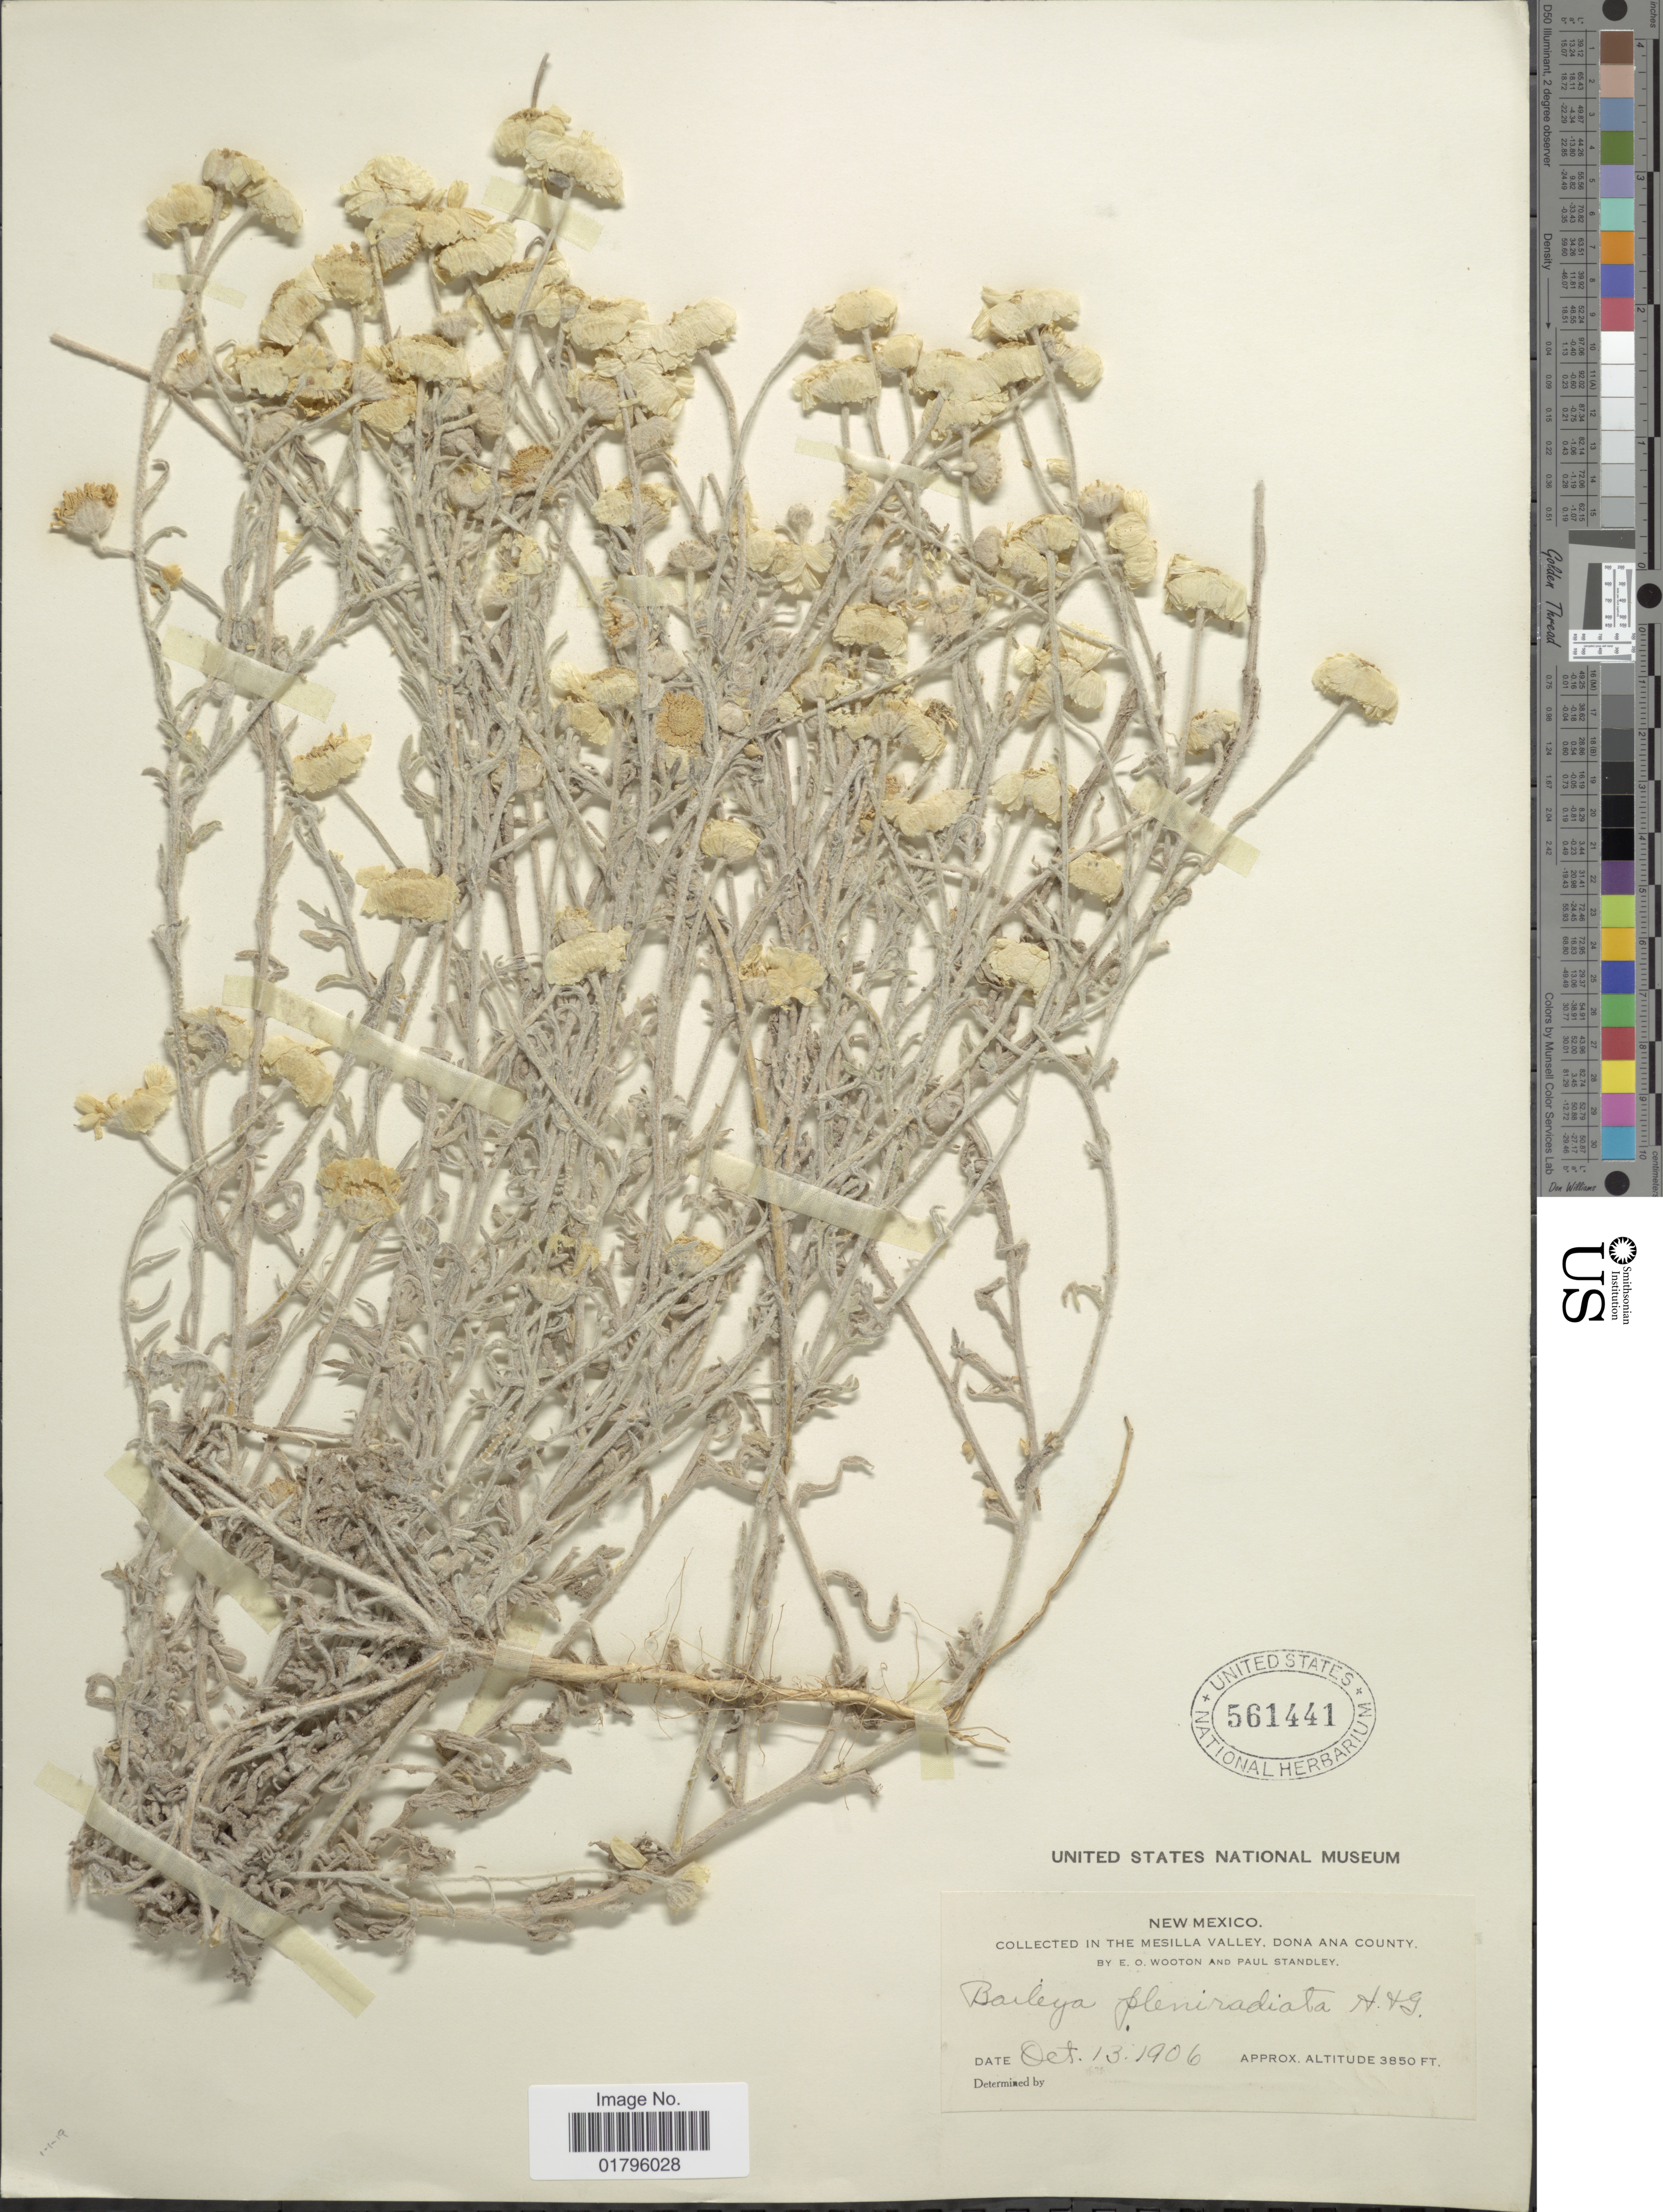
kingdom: Plantae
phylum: Tracheophyta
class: Magnoliopsida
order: Asterales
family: Asteraceae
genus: Baileya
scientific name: Baileya pleniradiata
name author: Harv. & A. Gray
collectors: E. O. Wooton & P. C. Standley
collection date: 1906-10-13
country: United States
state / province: New Mexico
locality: New Mexico. In the Mesilla Valley,Dona Ana County.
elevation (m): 1173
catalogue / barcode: US 561441